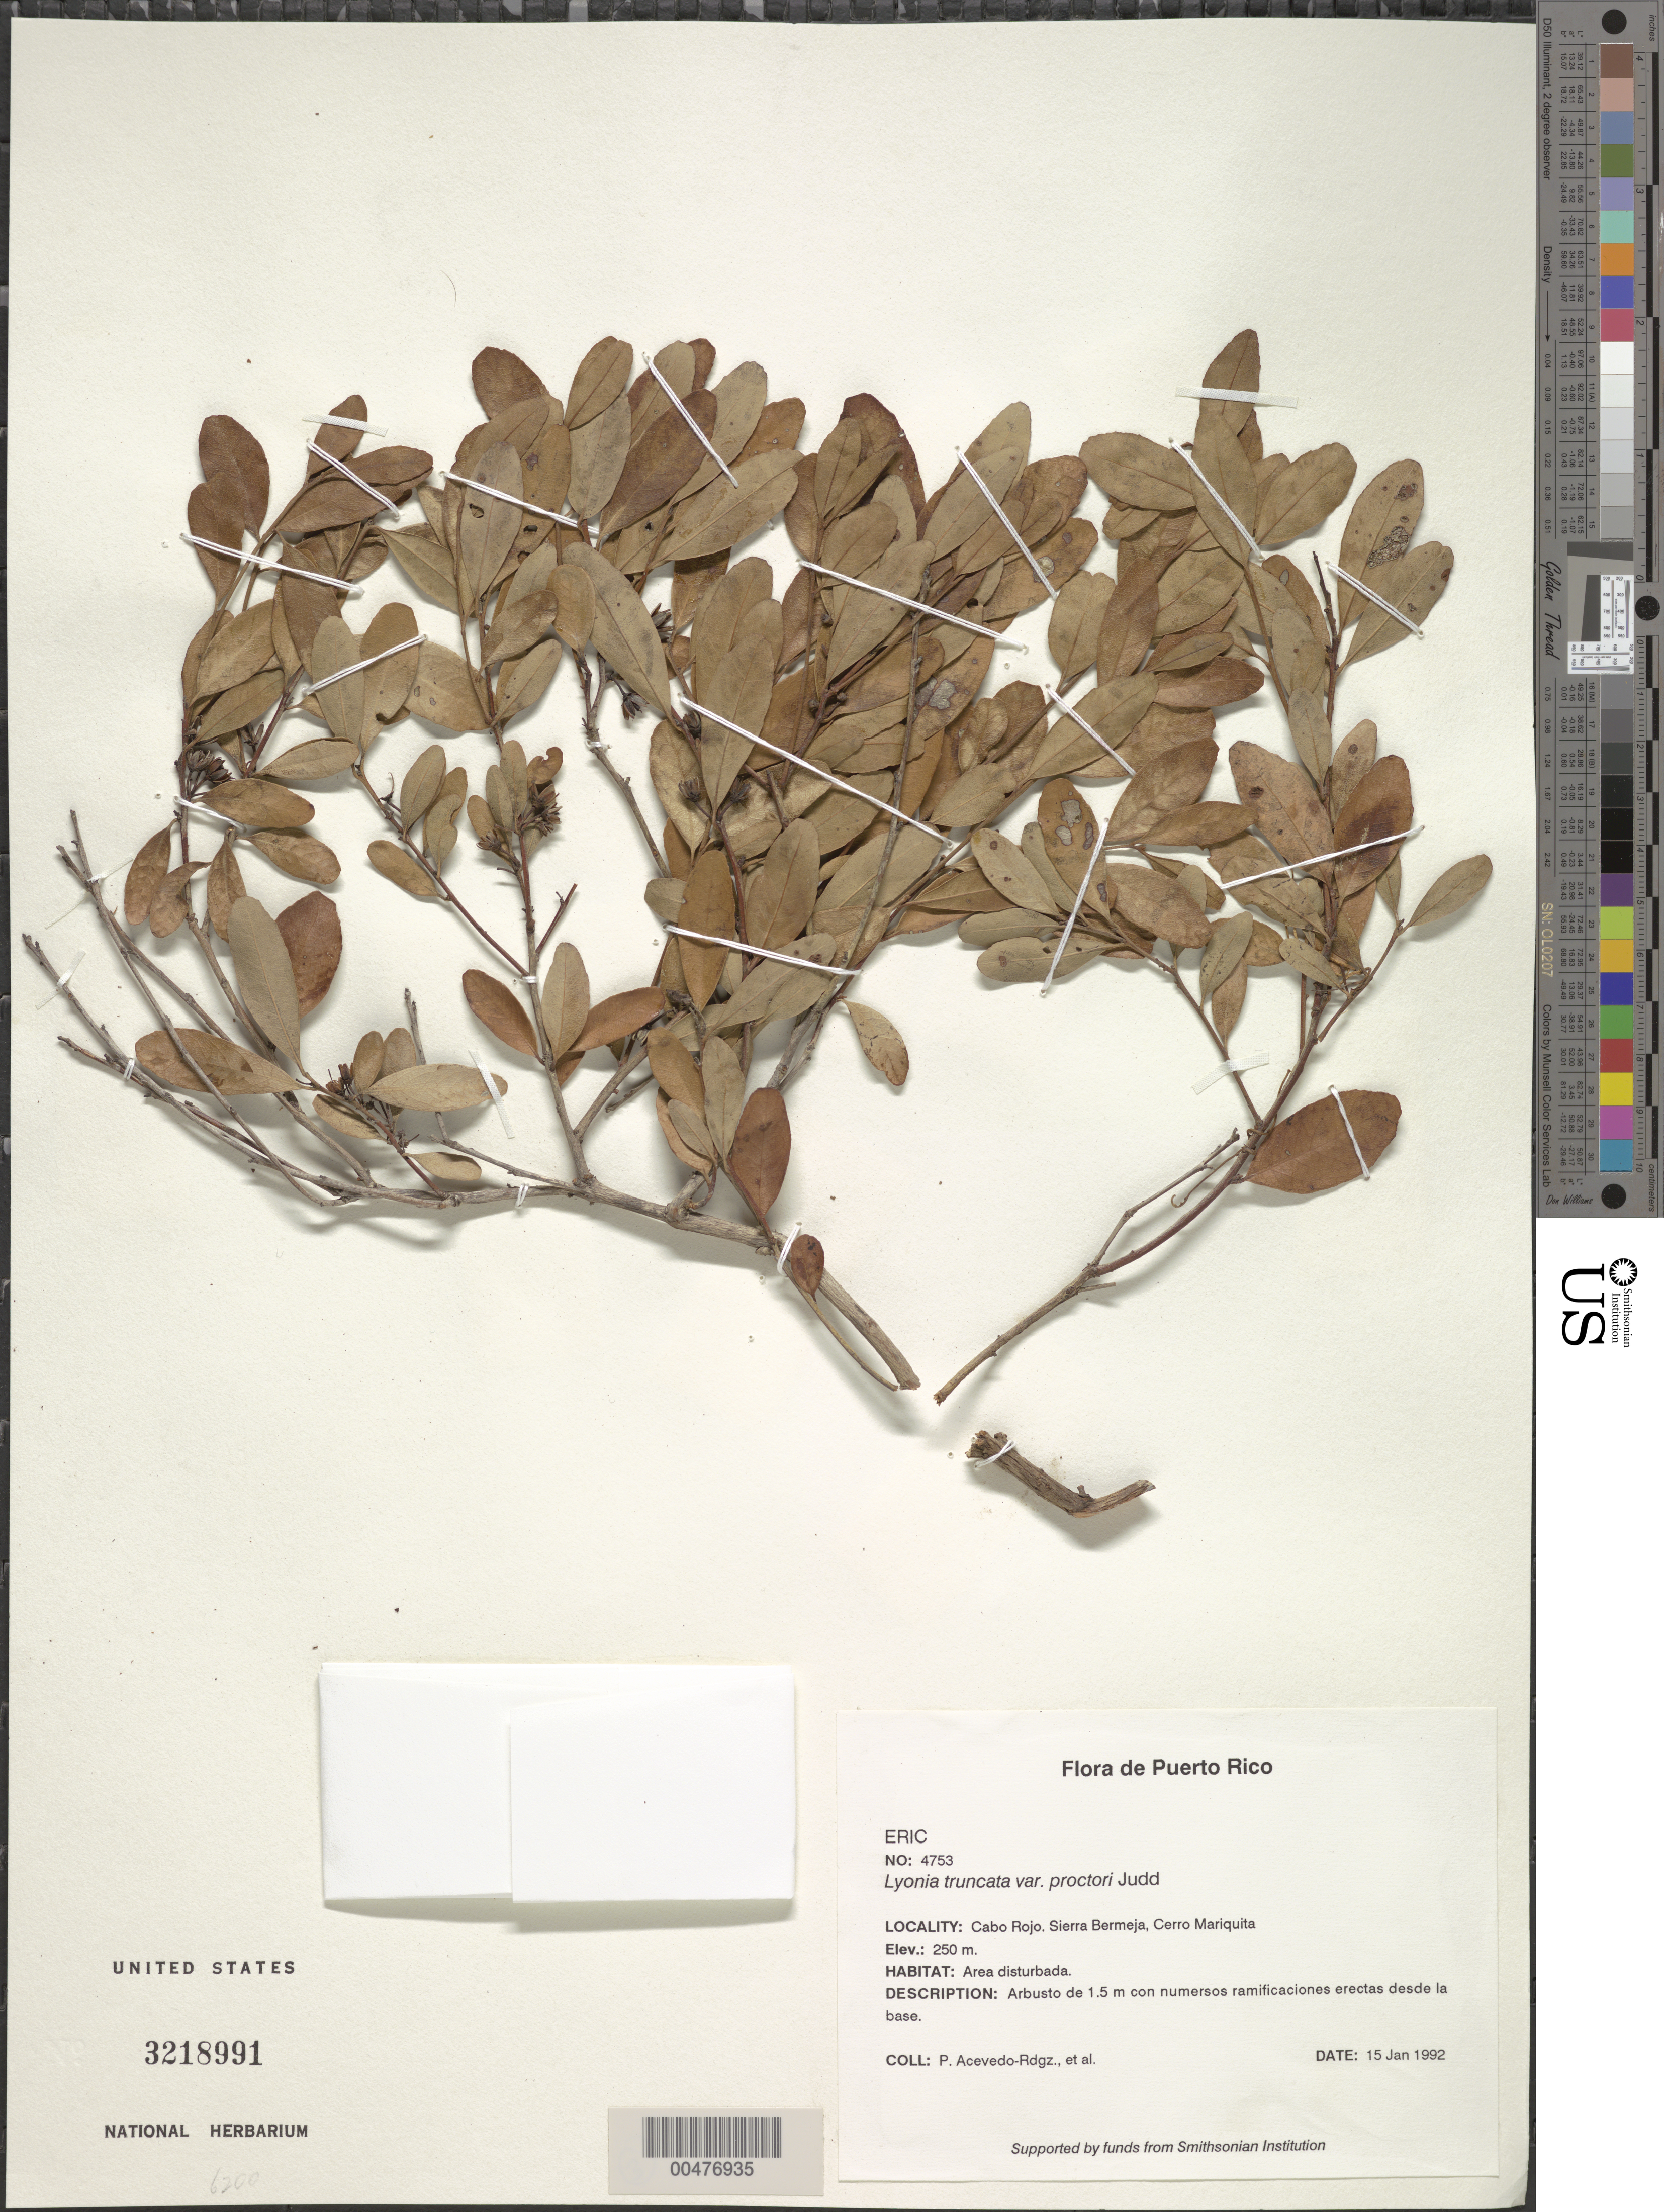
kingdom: Plantae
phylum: Tracheophyta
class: Magnoliopsida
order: Ericales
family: Ericaceae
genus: Lyonia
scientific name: Lyonia truncata var. proctorii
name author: Judd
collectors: P. Acevedo-Rodr. & et al.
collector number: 4753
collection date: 1992-01-15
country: Puerto Rico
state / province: Çabo Rojo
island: Puerto Rico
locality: Cabo Rojo. Sierra Bermejo, Cerro Mariquita.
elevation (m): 250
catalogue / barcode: US 3218991